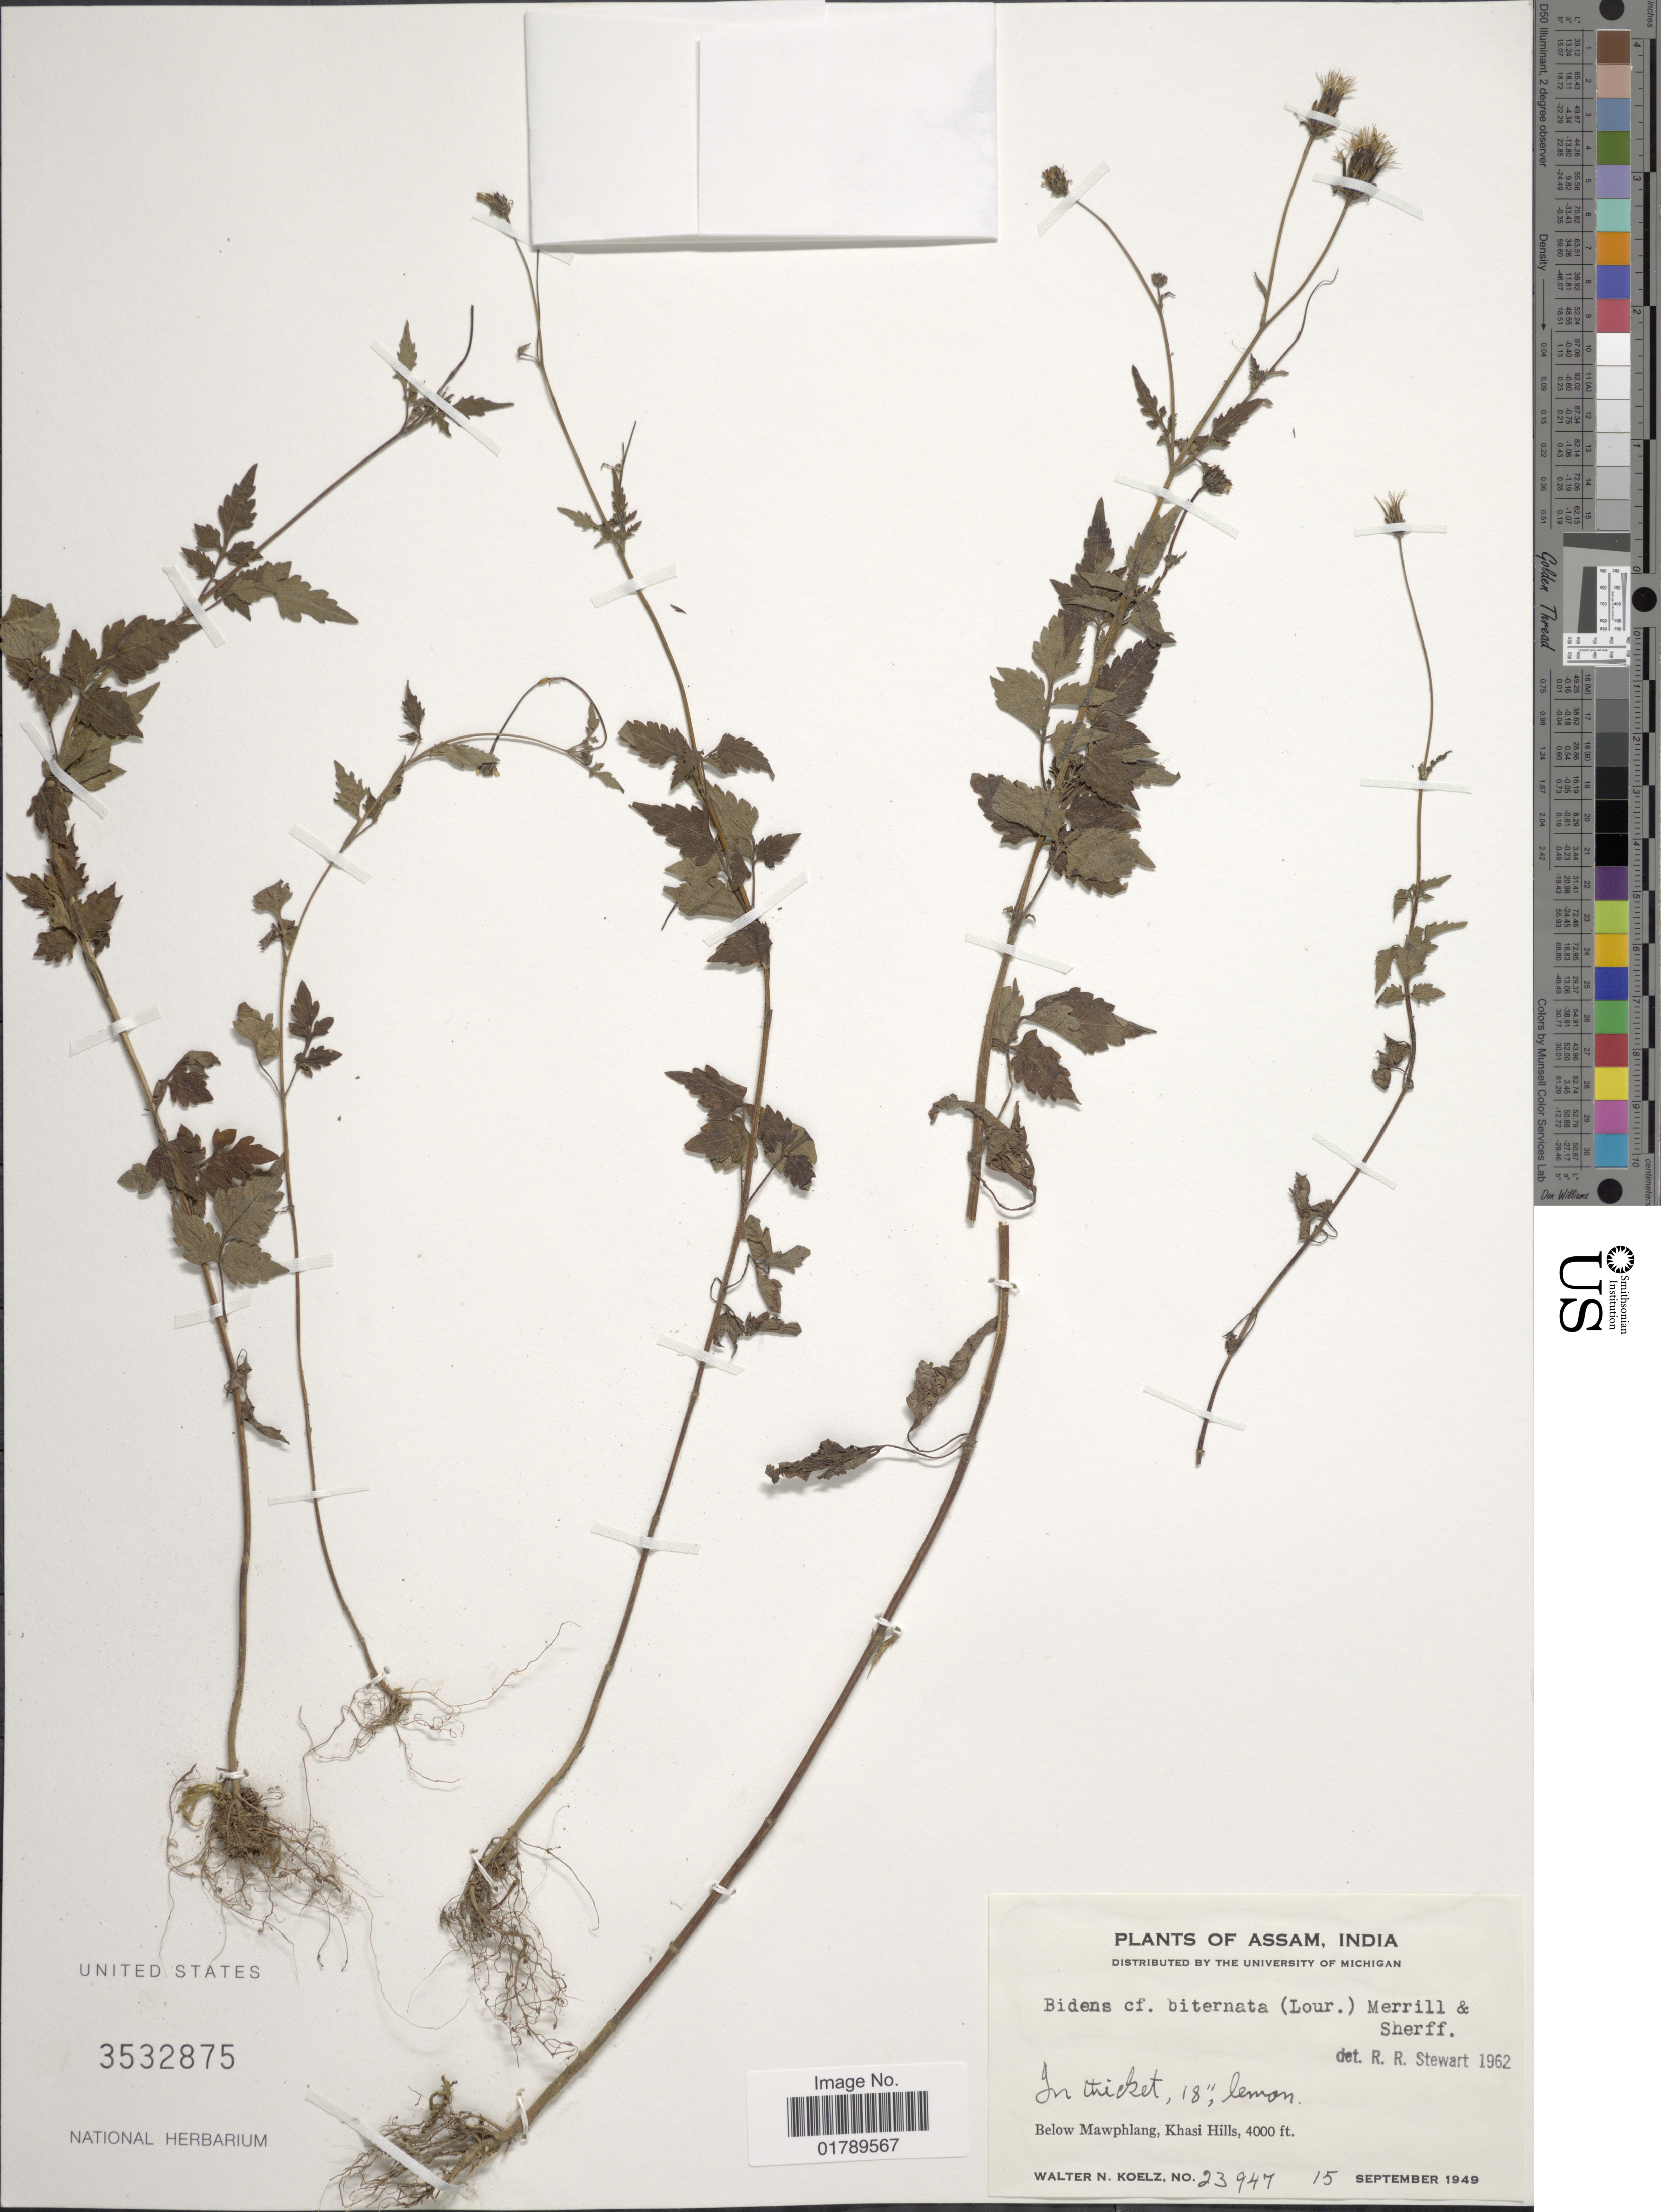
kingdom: Plantae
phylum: Tracheophyta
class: Magnoliopsida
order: Asterales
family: Asteraceae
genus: Bidens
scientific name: Bidens biternata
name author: (Lour.) Merr. & Sherff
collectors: W. N. Koelz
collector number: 23947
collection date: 1949-09-15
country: India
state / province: Meghalaya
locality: Assam, India. Below Mawphlang, Khasi Hills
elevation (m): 1219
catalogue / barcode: US 3532875